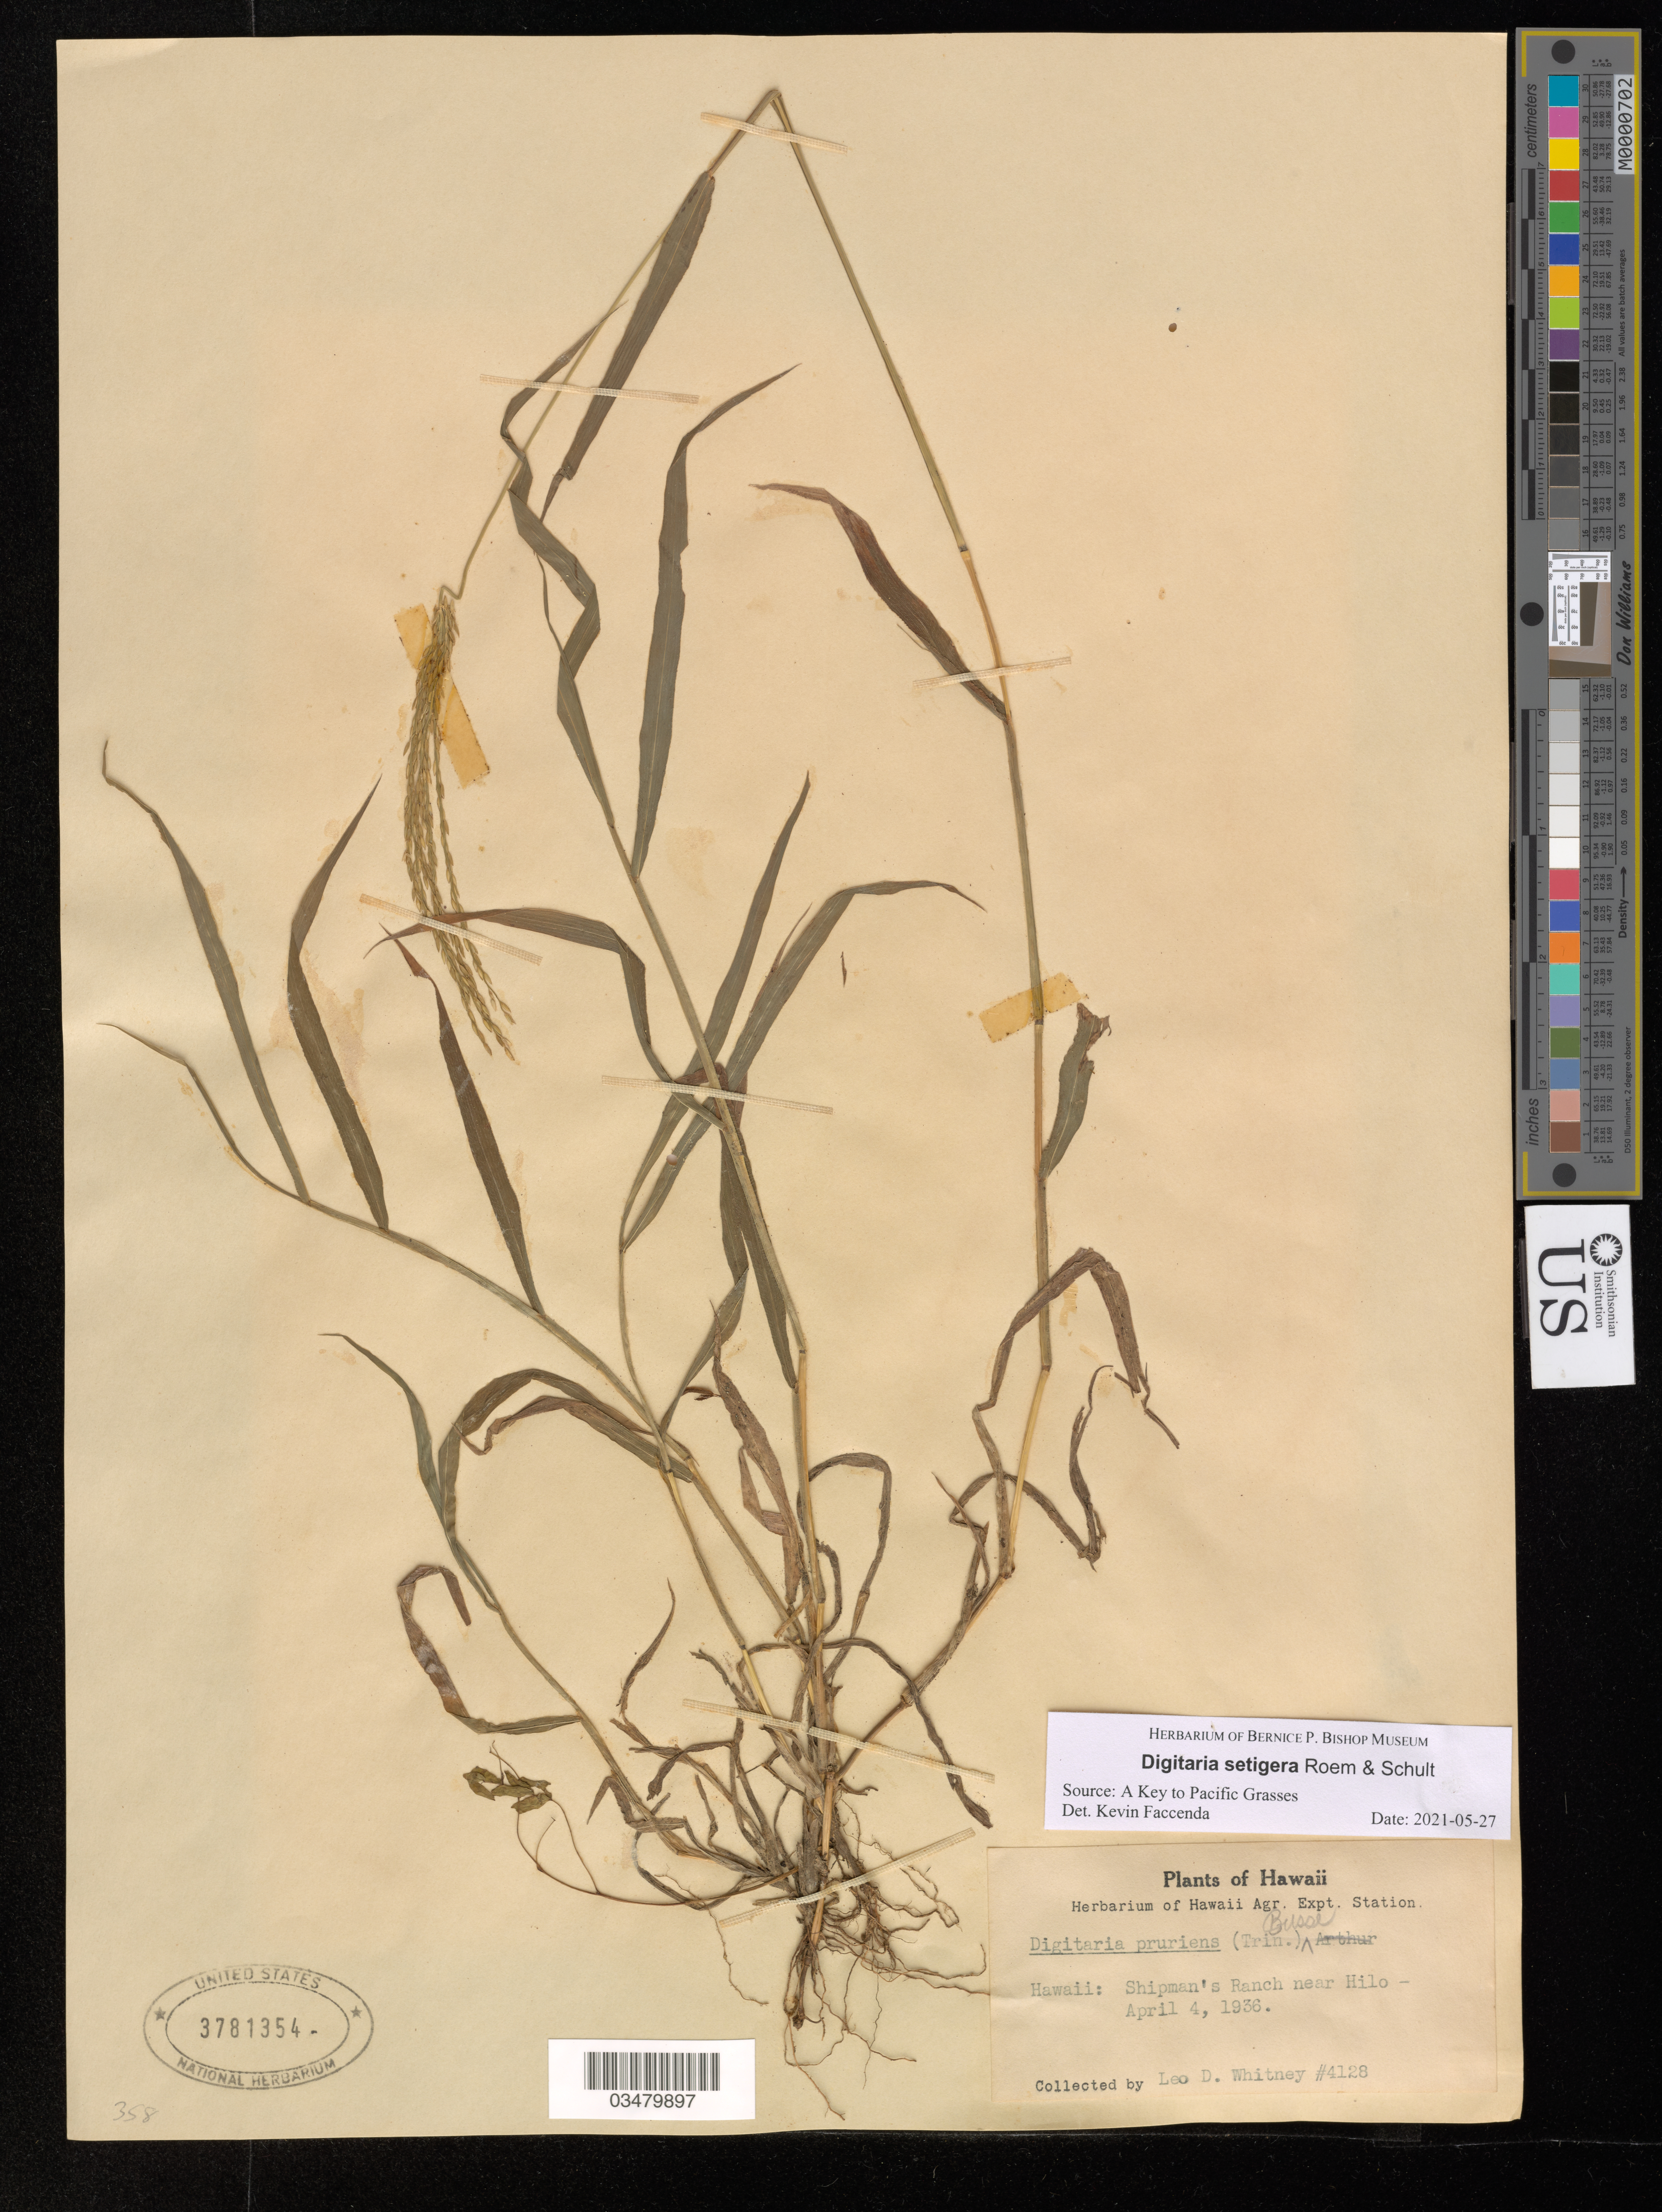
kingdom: Plantae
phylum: Tracheophyta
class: Liliopsida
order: Poales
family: Poaceae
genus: Digitaria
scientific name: Digitaria setigera var. setigera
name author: Roth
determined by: Faccenda, K.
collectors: L. Whitney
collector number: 4128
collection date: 1936-04-04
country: United States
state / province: Hawaii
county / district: Hawaii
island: Hawaii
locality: Shipman's Ranch near Hilo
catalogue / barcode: US 3781354